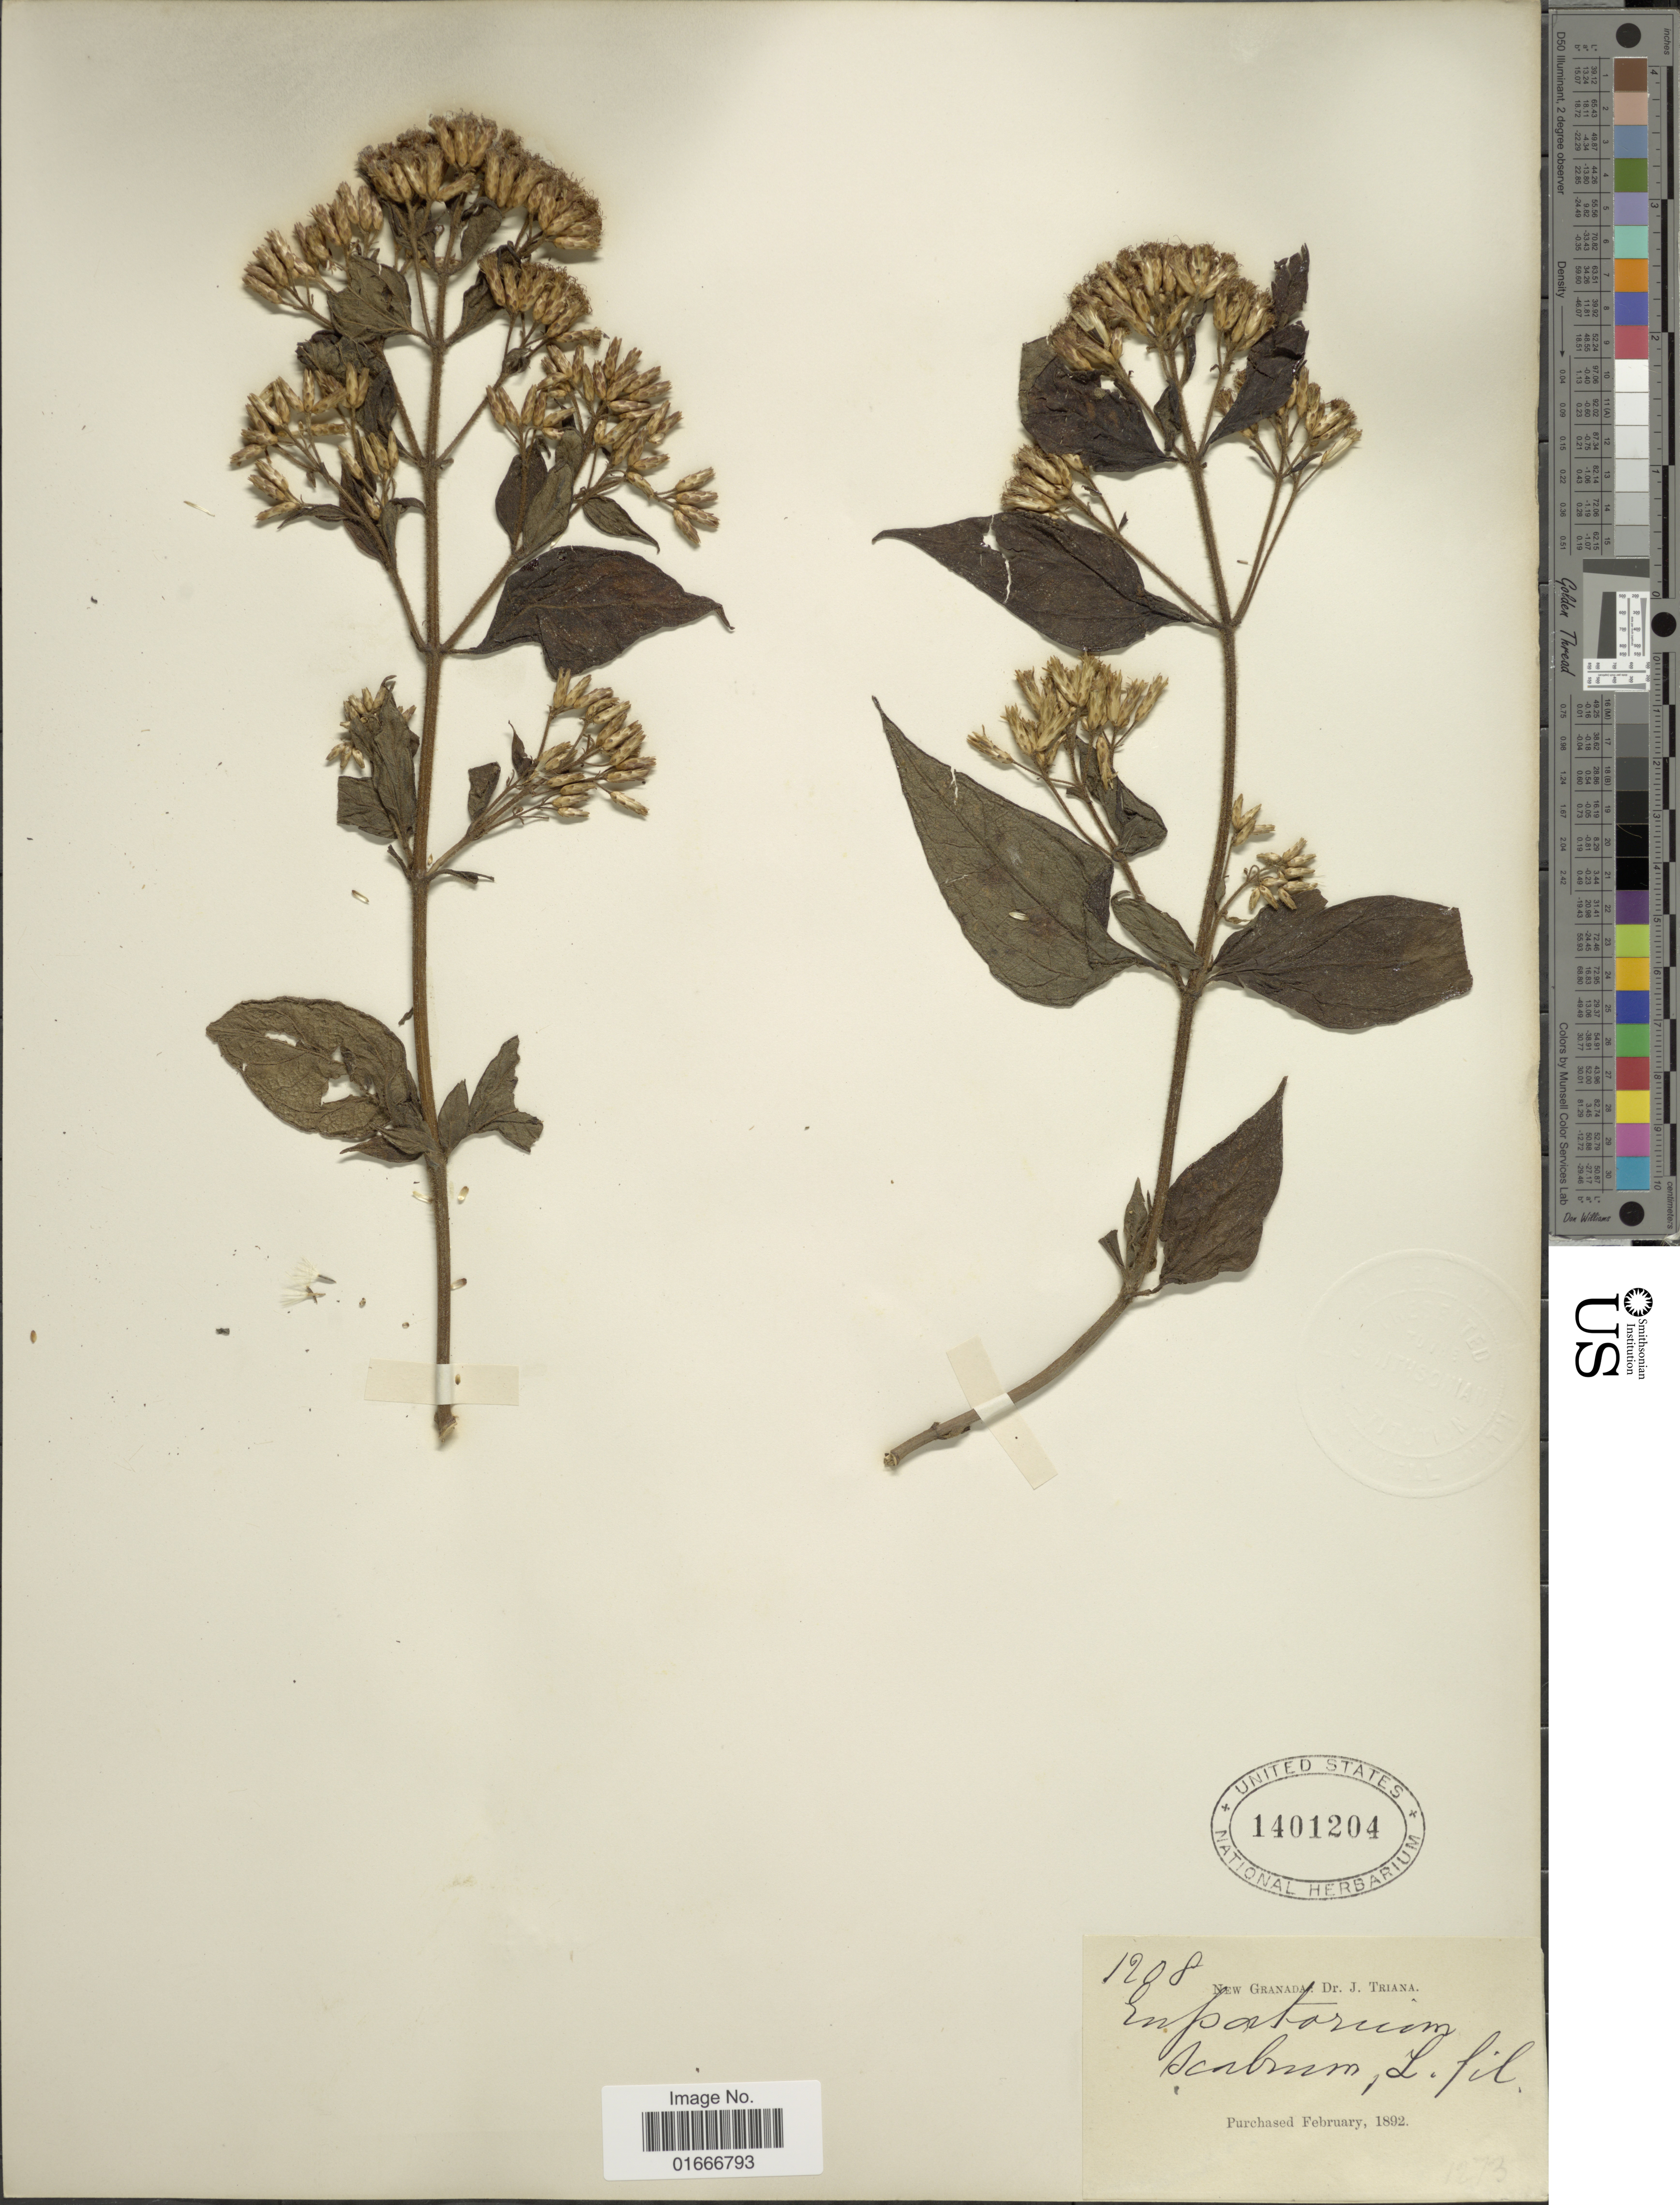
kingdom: Plantae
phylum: Tracheophyta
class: Magnoliopsida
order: Asterales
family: Asteraceae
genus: Chromolaena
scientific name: Chromolaena scabra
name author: (L. f.) R.M. King & H. Rob.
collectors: J. Triana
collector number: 1208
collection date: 1892-02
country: Nicaragua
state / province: Granada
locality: New Granada.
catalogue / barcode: US 1401204